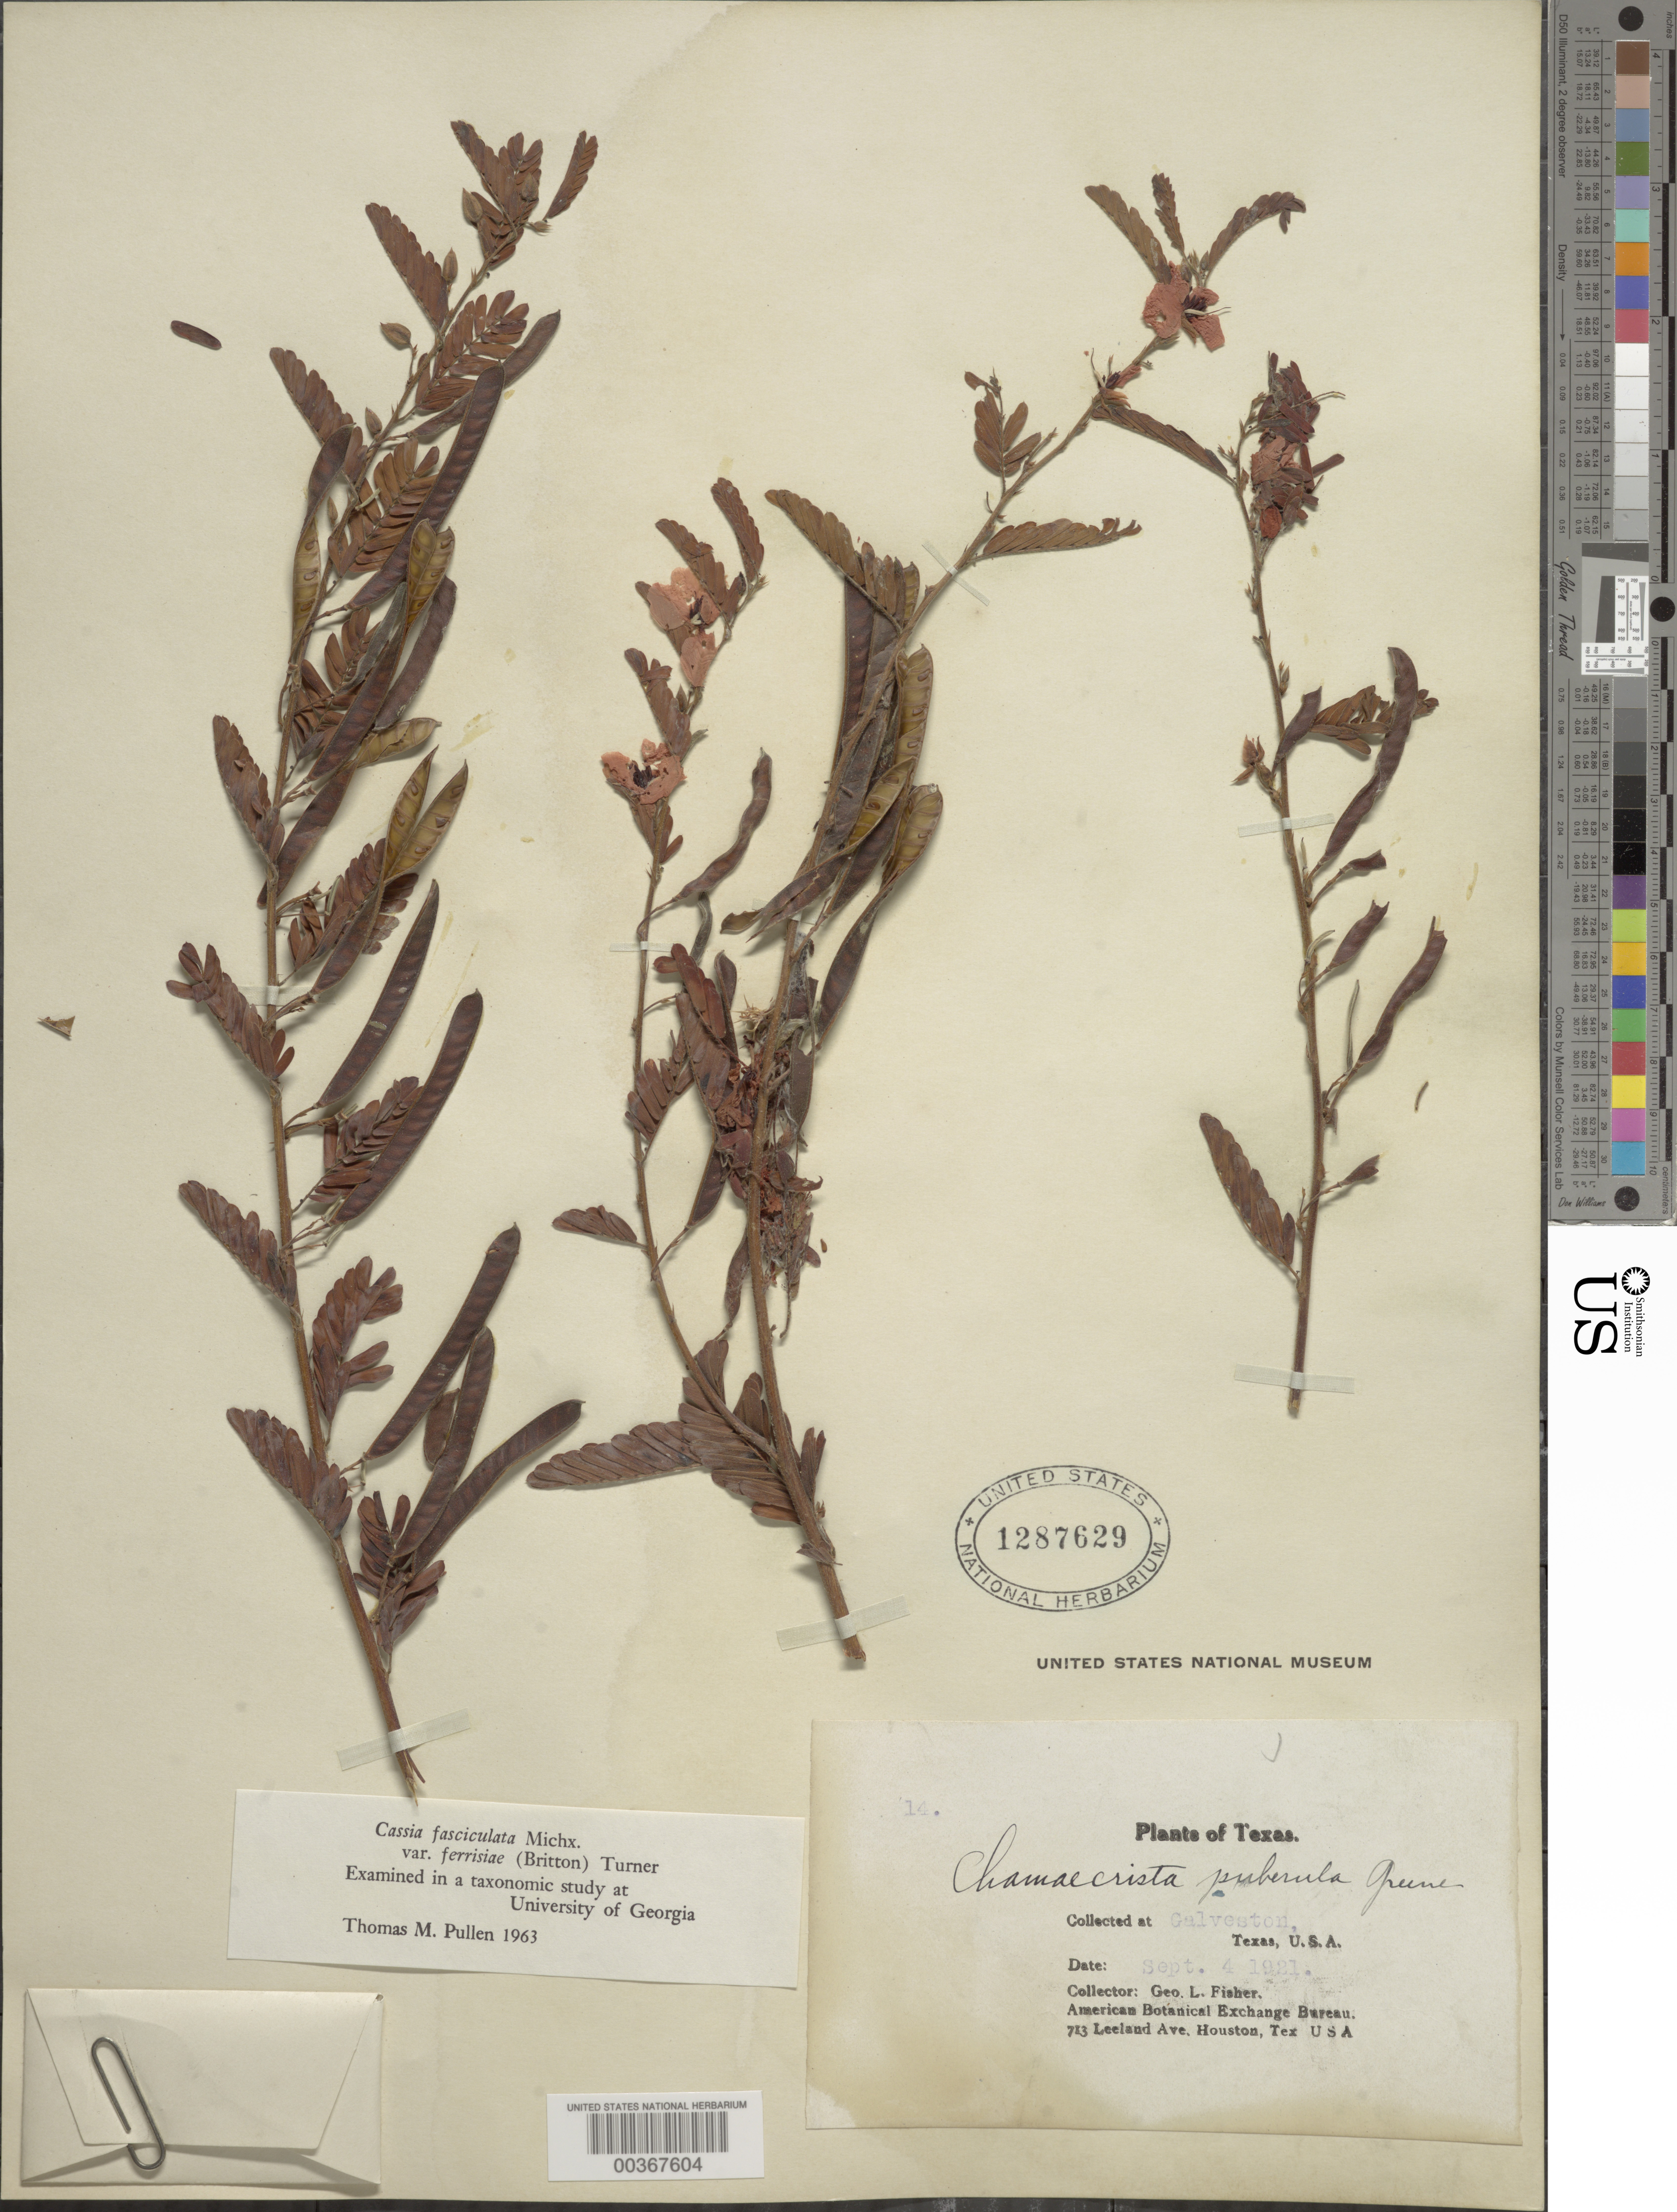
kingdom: Plantae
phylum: Tracheophyta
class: Magnoliopsida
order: Fabales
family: Fabaceae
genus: Chamaecrista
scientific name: Chamaecrista fasciculata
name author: (Michx.) Greene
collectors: G. L. Fisher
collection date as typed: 04 Sep 1921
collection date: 1921-09-04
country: United States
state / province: Texas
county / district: Galveston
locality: Galveston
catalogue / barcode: US 1287629